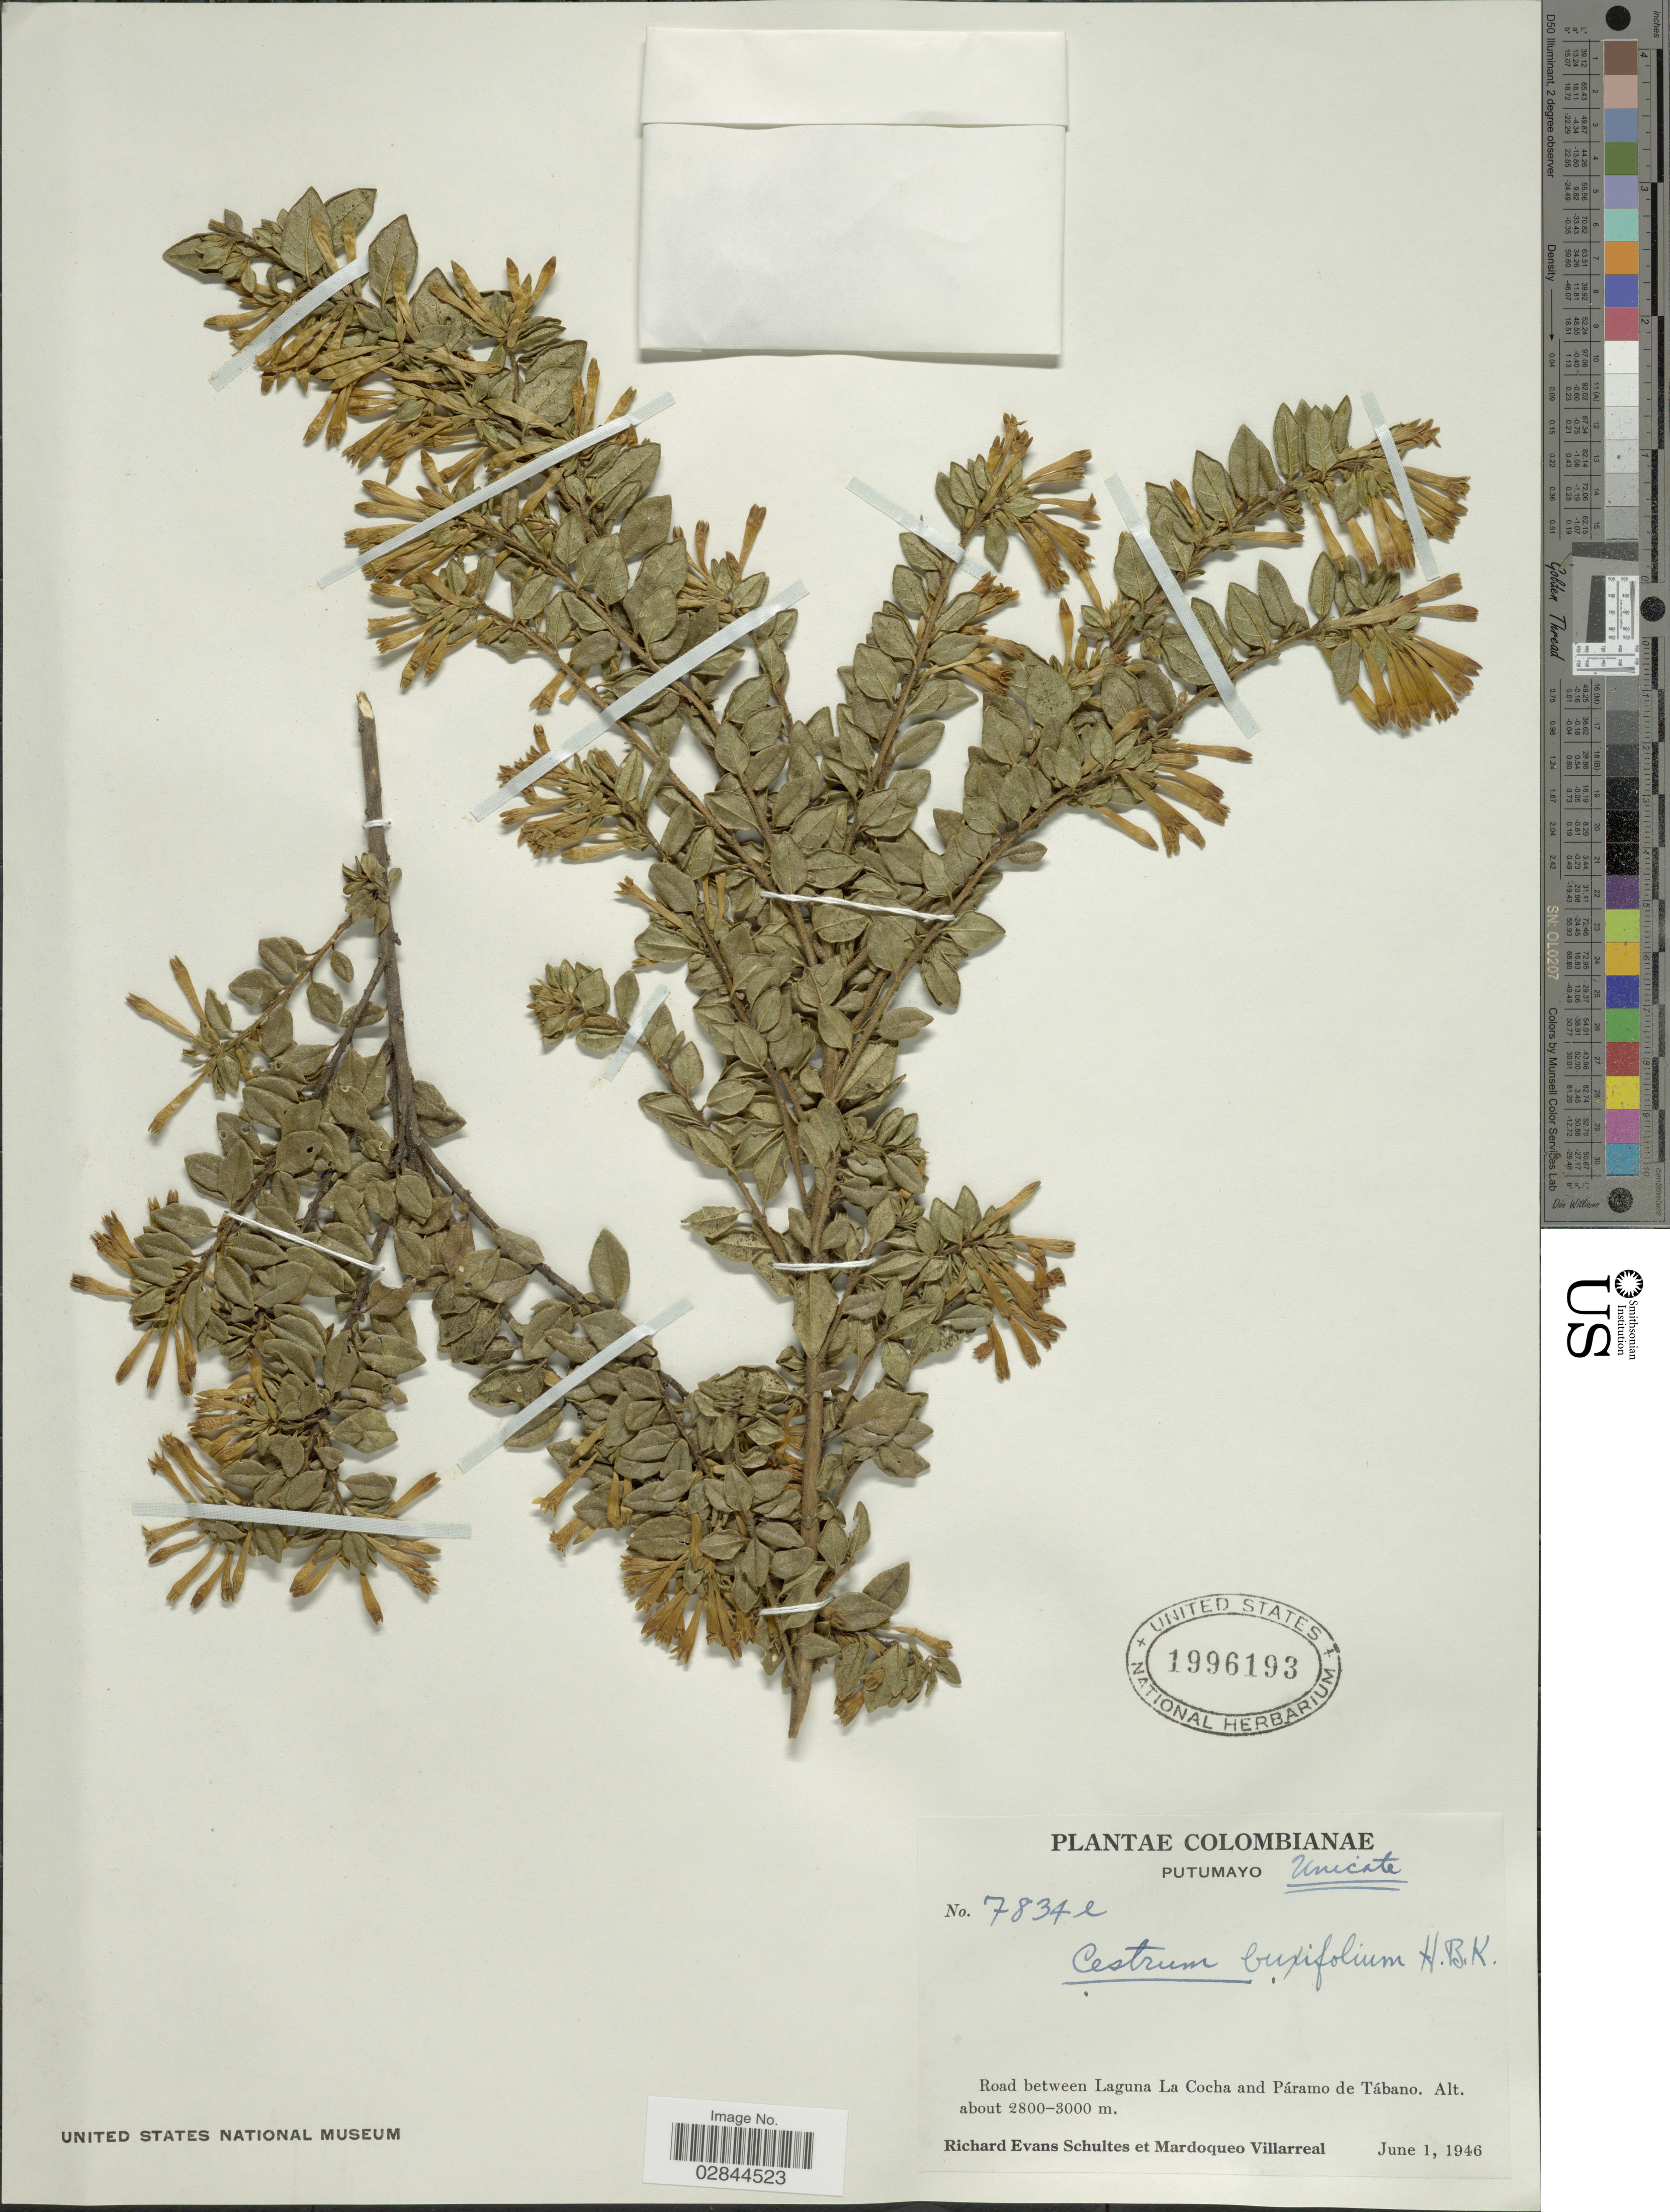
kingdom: Plantae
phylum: Tracheophyta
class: Magnoliopsida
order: Solanales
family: Solanaceae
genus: Cestrum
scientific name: Cestrum buxifolium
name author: Kunth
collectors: R. E. Schultes & M. Villarreal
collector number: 7834e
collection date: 1949-06-01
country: Colombia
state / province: Putumayo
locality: Road between Laguna La Cocha and Páramo de Tábano.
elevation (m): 2800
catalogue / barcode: US 1996193